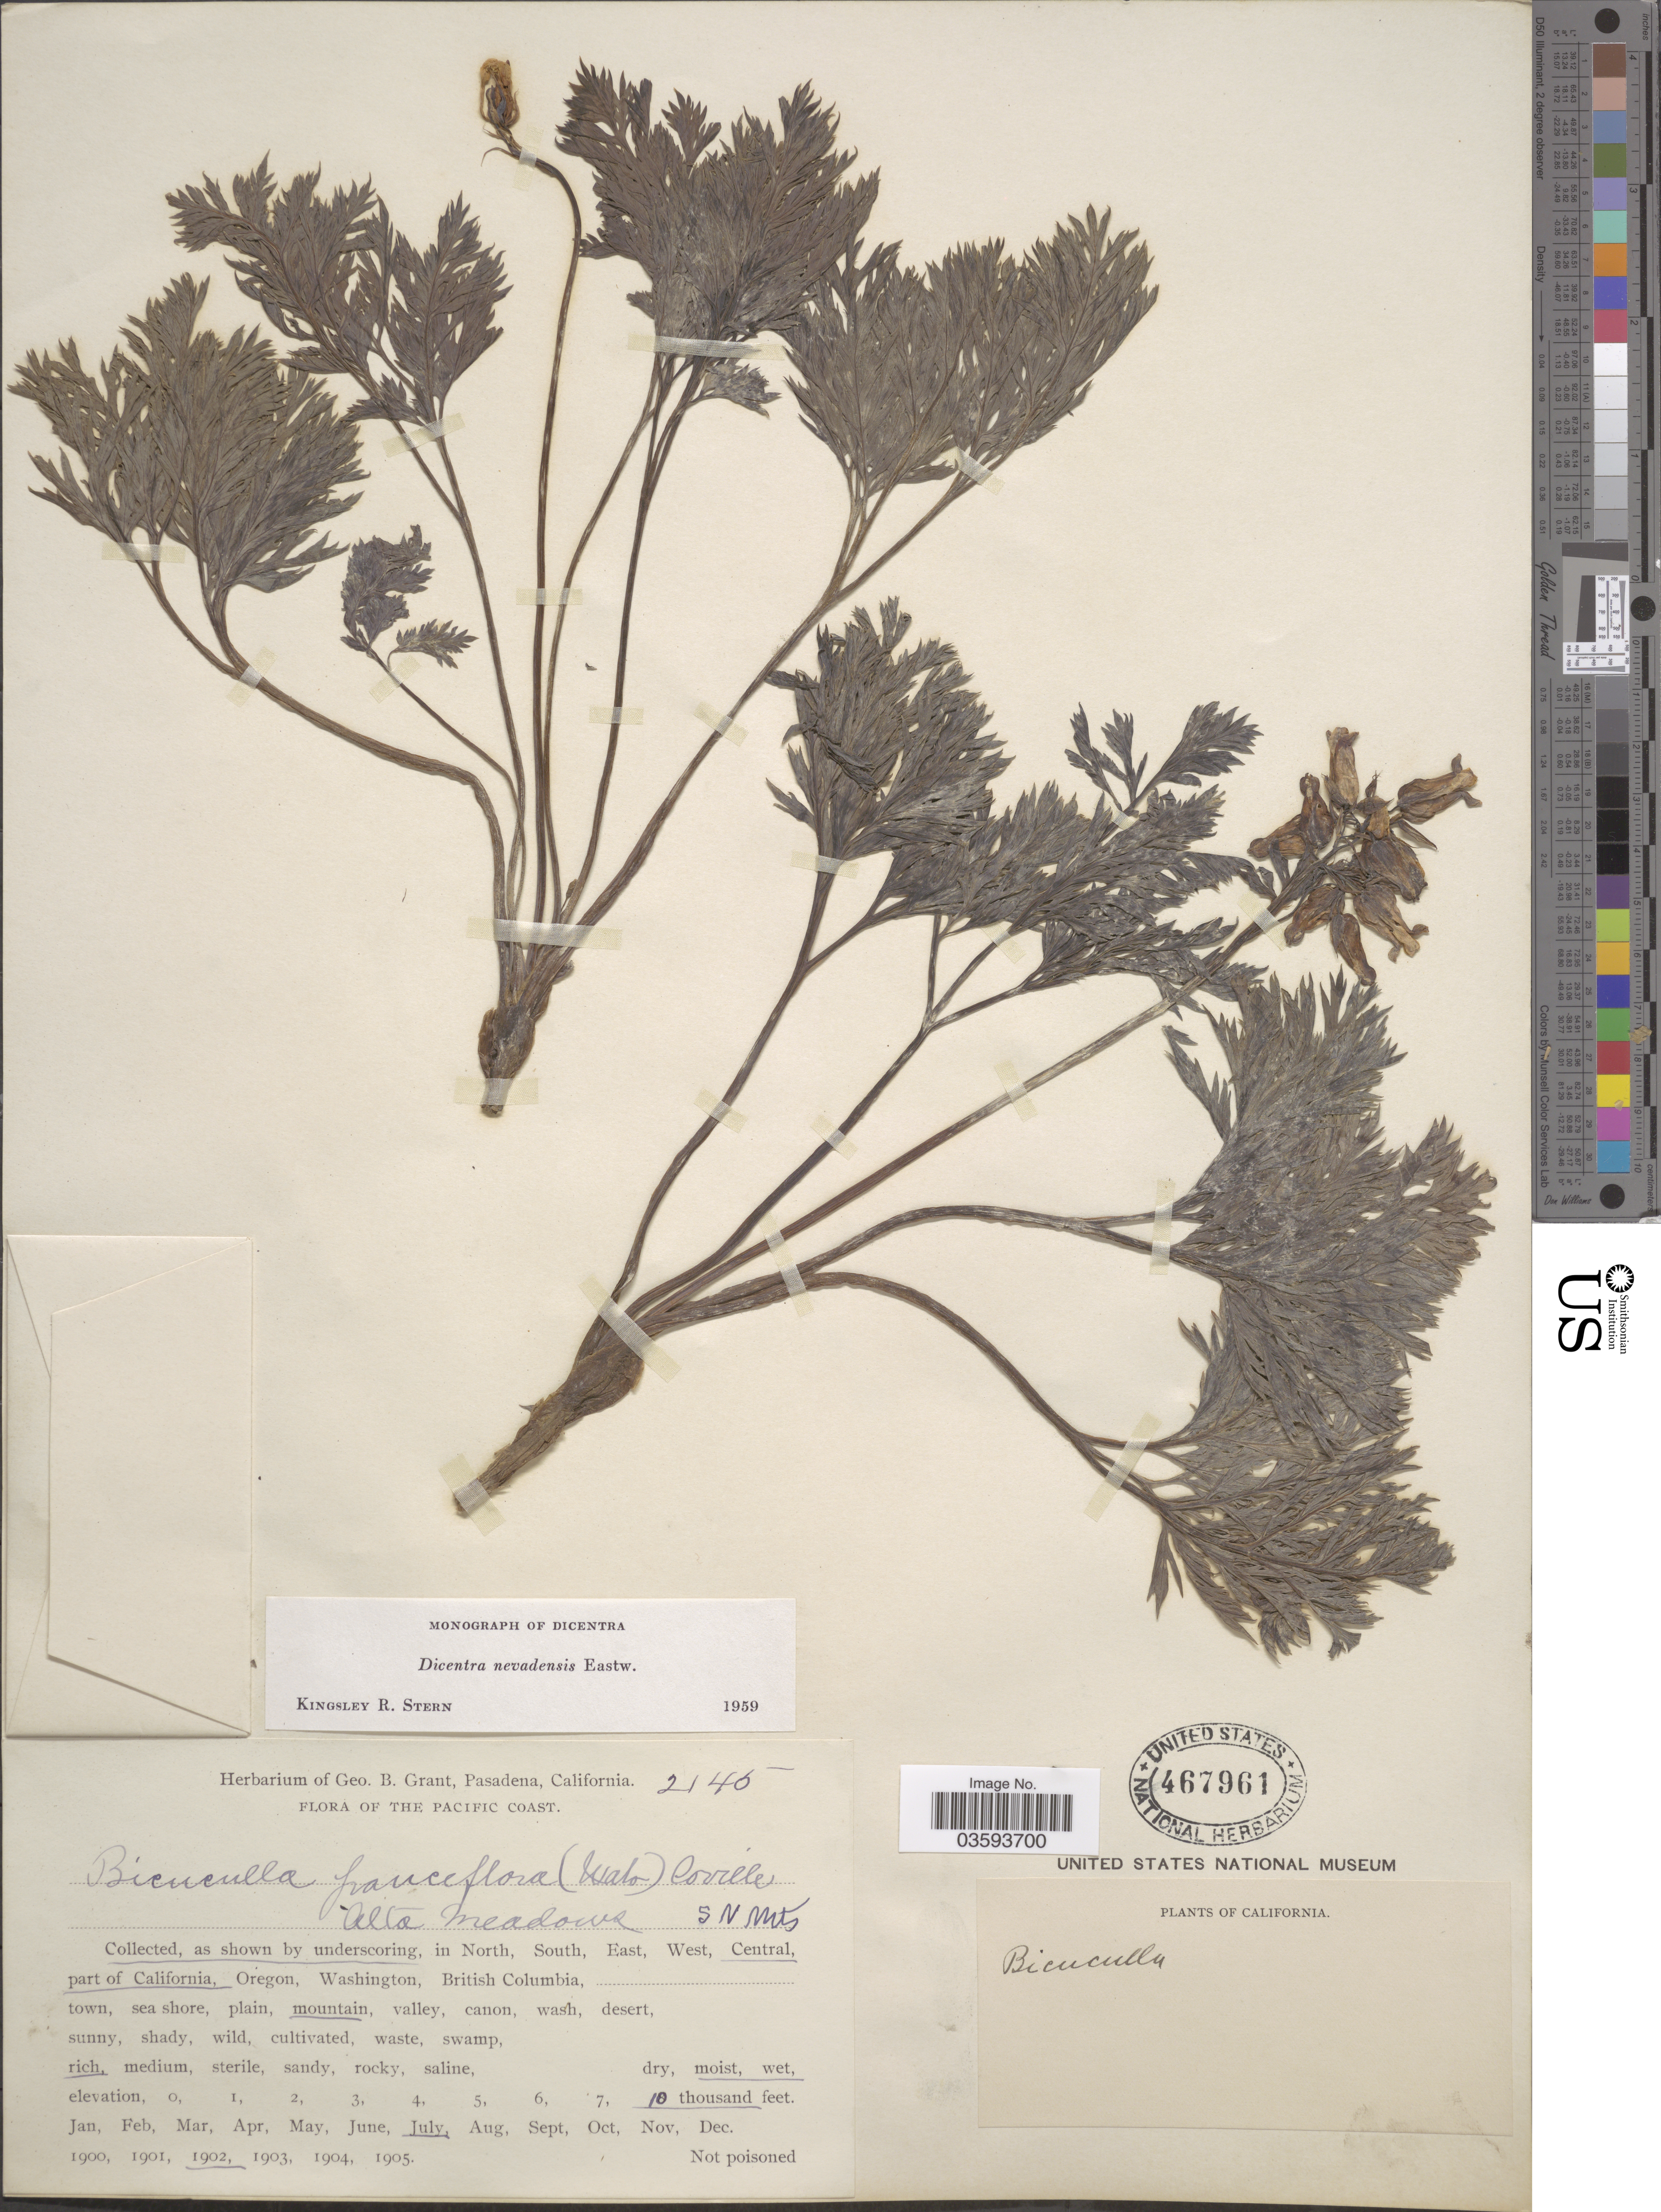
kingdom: Plantae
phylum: Tracheophyta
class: Magnoliopsida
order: Ranunculales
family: Papaveraceae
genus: Dicentra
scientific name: Dicentra nevadensis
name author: Eastw.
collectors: ex herb. Geo. B. Grant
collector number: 2145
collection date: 1902-07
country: United States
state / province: California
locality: Central part of California.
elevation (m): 3048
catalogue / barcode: US 467961